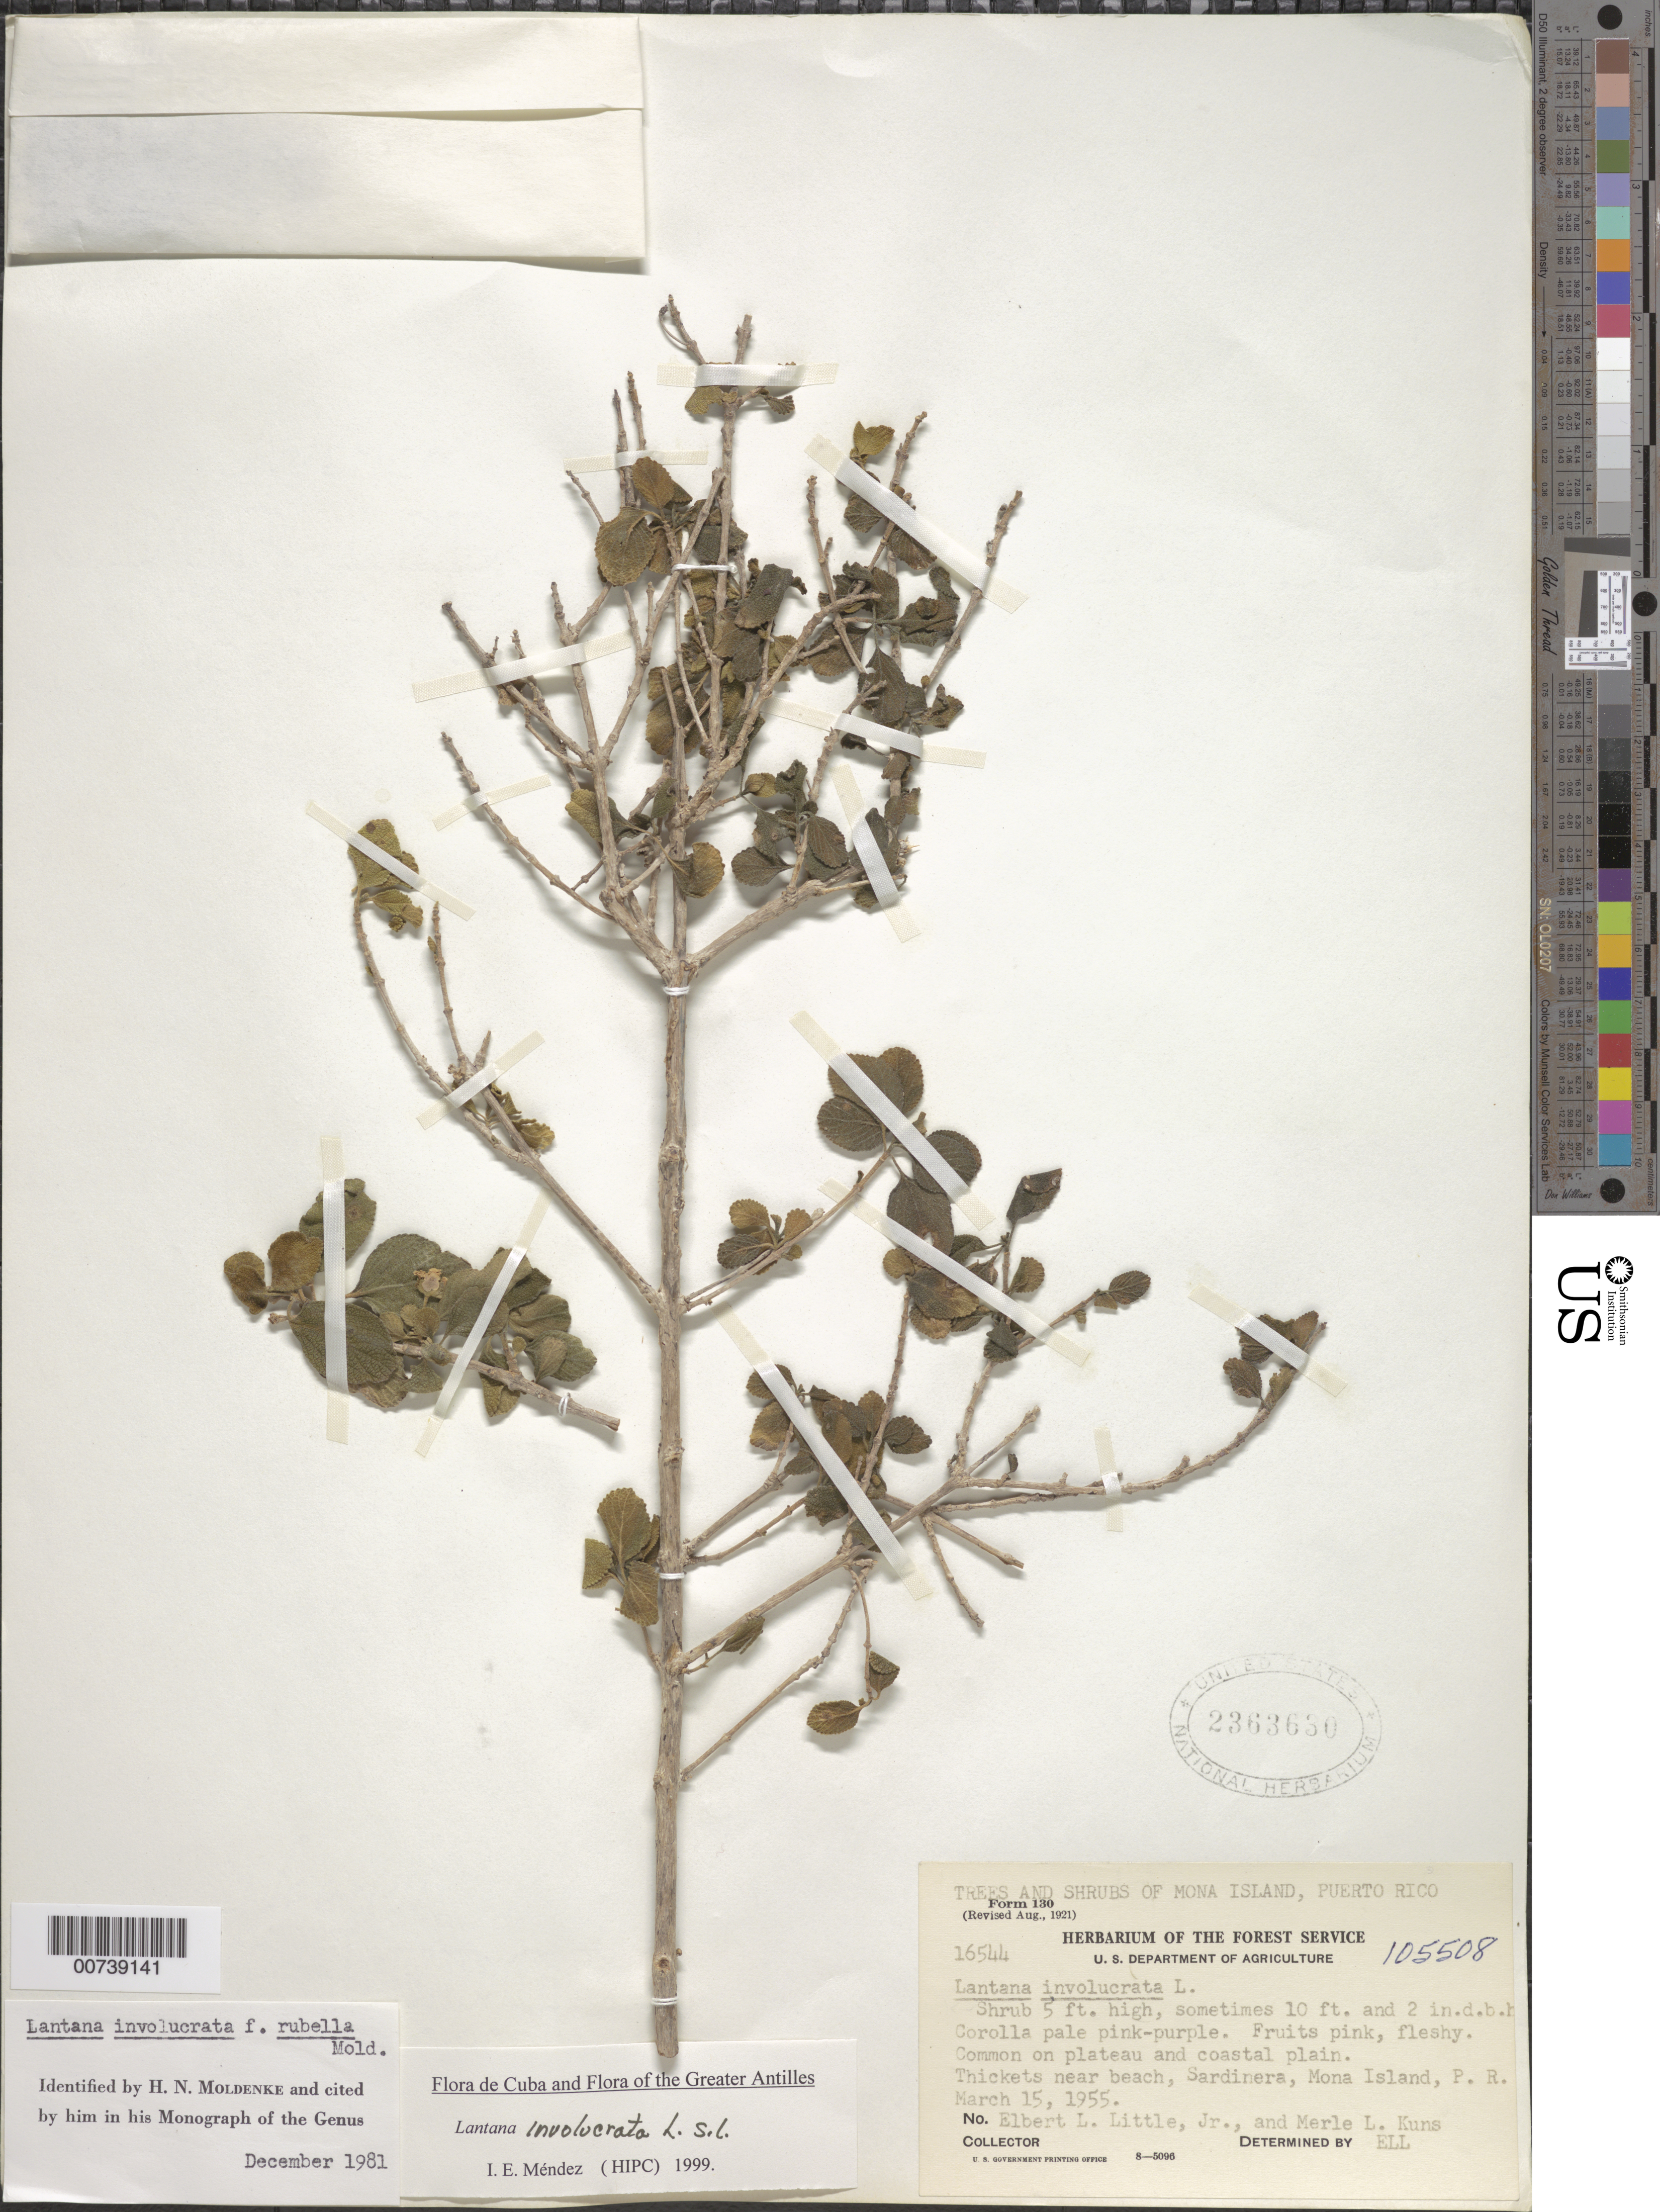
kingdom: Plantae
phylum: Tracheophyta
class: Magnoliopsida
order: Lamiales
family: Verbenaceae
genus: Lantana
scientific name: Lantana involucrata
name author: L.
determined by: Méndez, Isidro E., (HIPC)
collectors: E. L. Little & M. Kuns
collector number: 16544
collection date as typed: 15 Mar 1955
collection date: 1955-03-15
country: Puerto Rico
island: Mona I.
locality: Sardinera; on plateau and coastal plain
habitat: Thickets near beach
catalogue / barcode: US 2363630